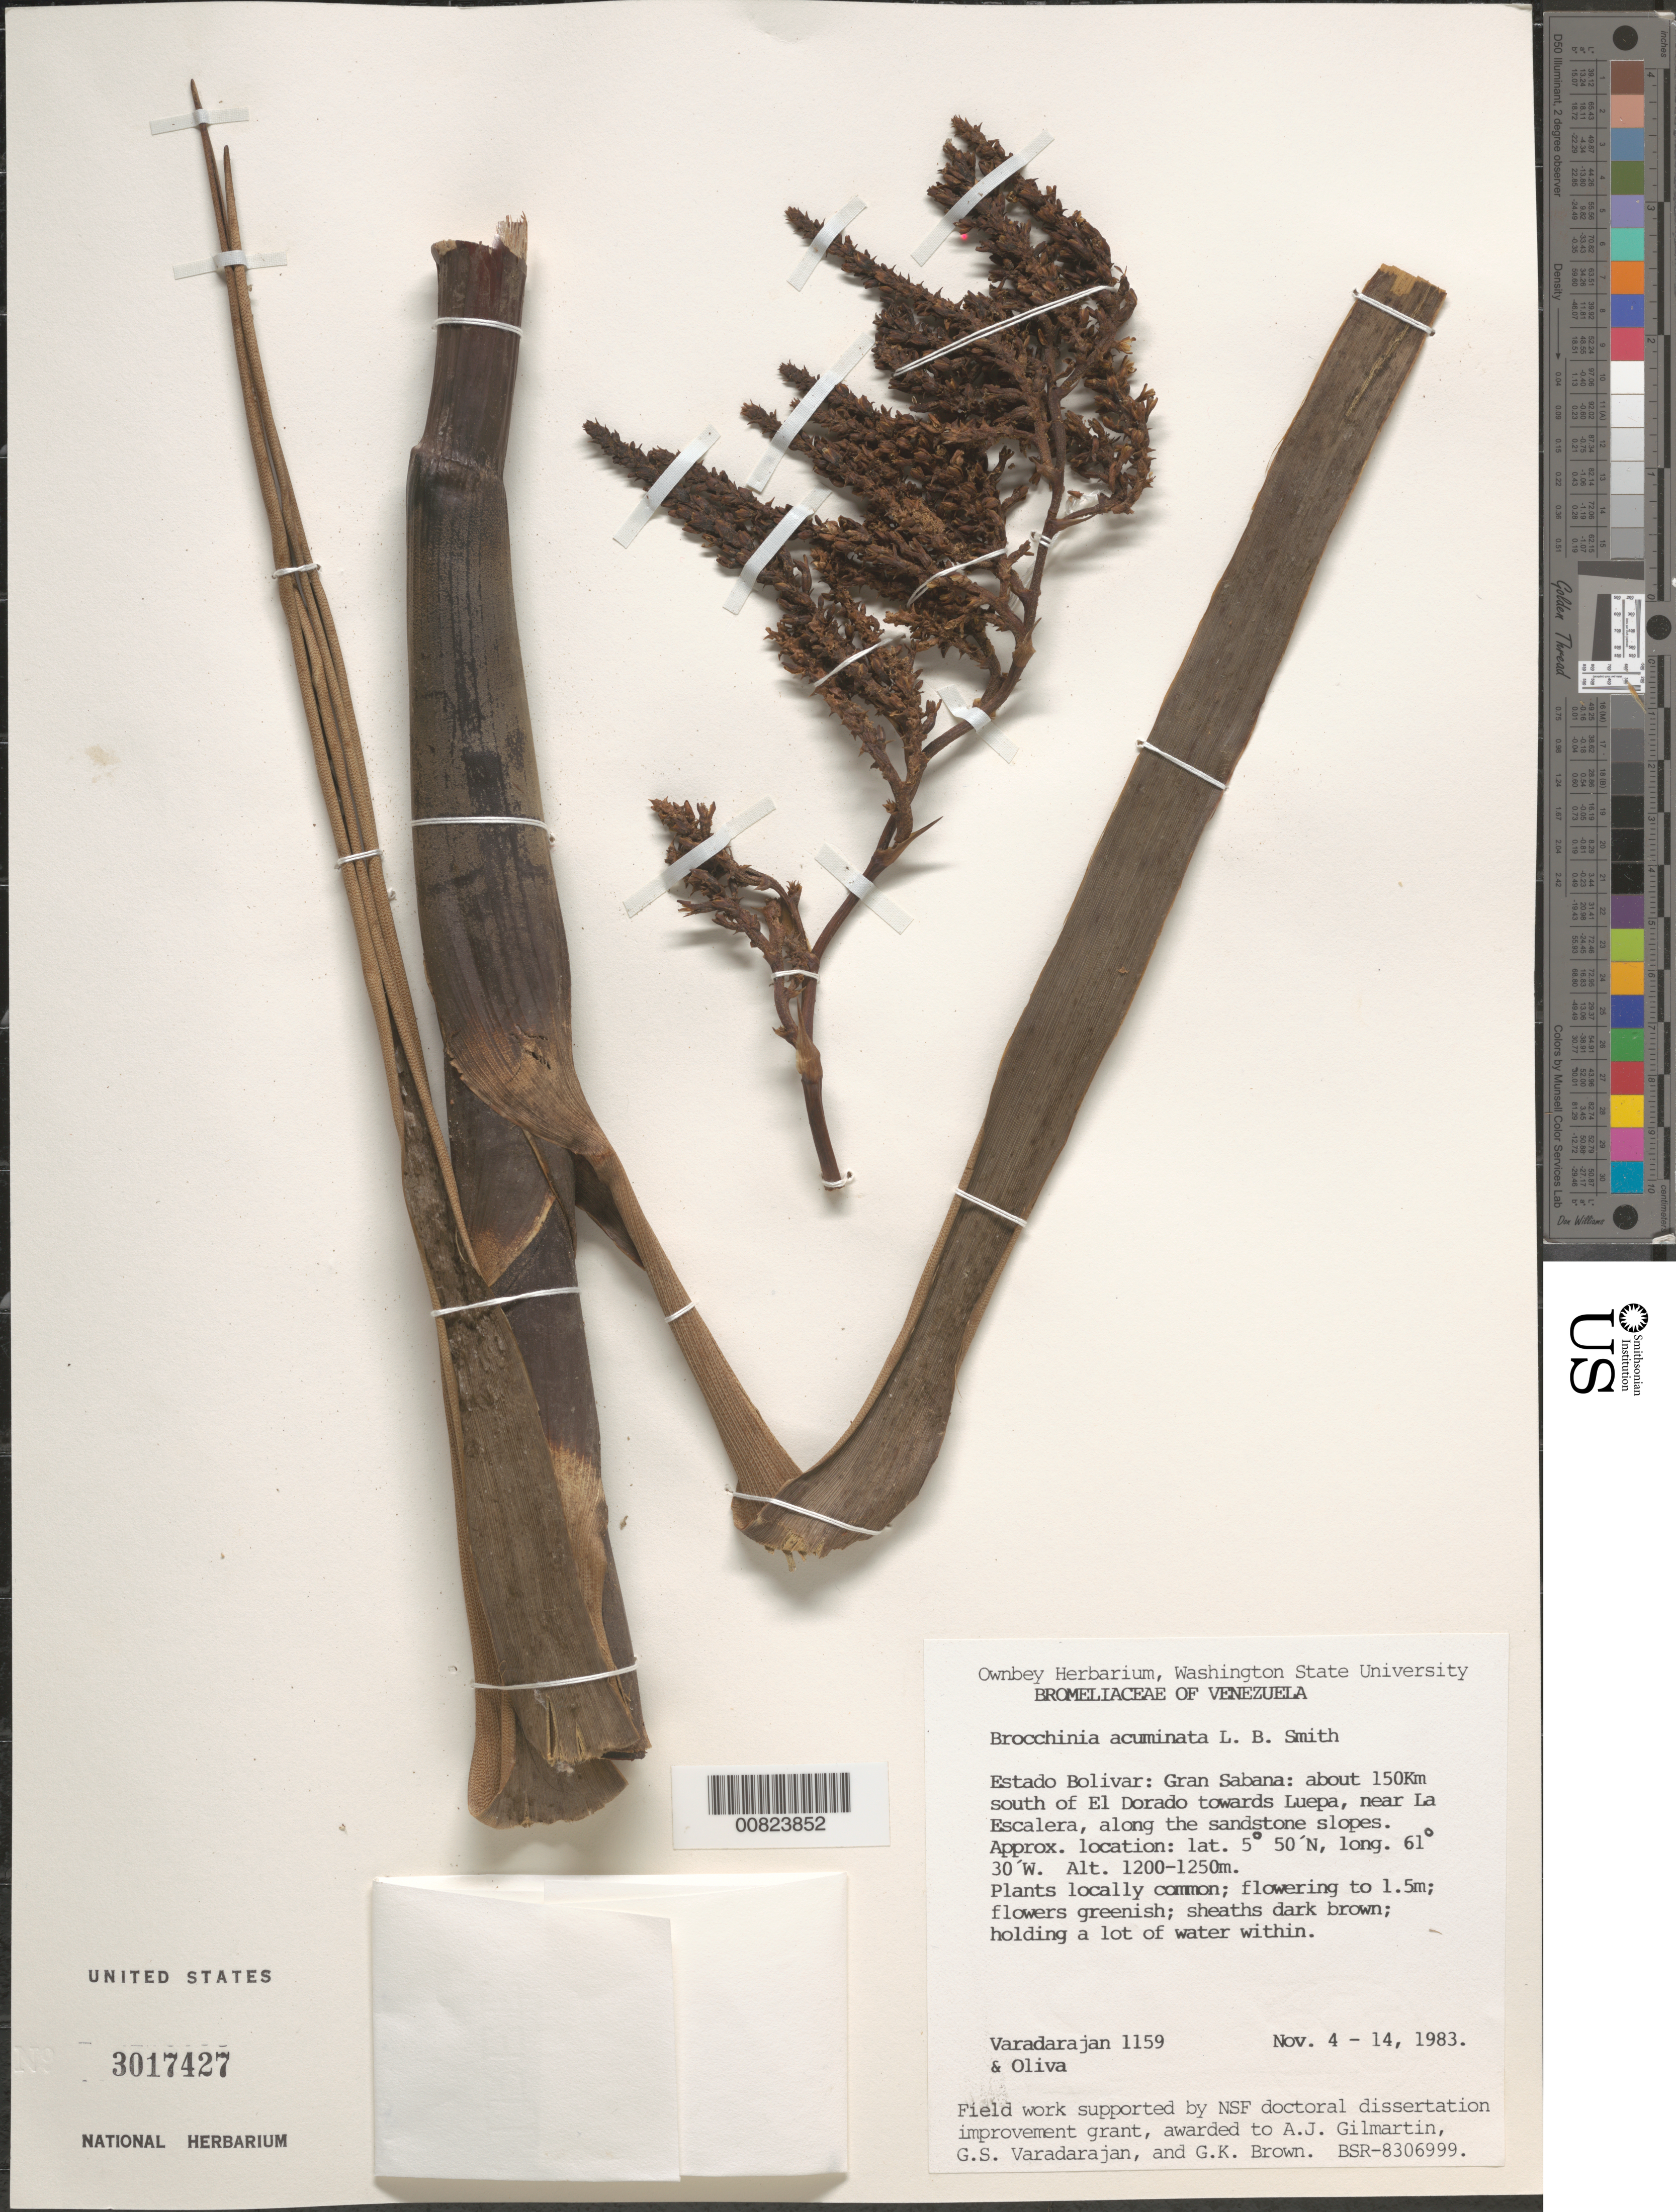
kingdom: Plantae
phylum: Tracheophyta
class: Liliopsida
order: Poales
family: Bromeliaceae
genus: Brocchinia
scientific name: Brocchinia acuminata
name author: L.B. Sm.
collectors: G. S. Varadarajan & -. Oliva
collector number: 1159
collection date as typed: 4-Nov-83 to 14-Nov-83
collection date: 1983-11-04/1983-11-14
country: Venezuela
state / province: Bolívar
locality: Gran Sabana, about 150km S of El Dorado towards Luepa, near La Escalera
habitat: Sandstone slopes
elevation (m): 1200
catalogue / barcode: US 3017427